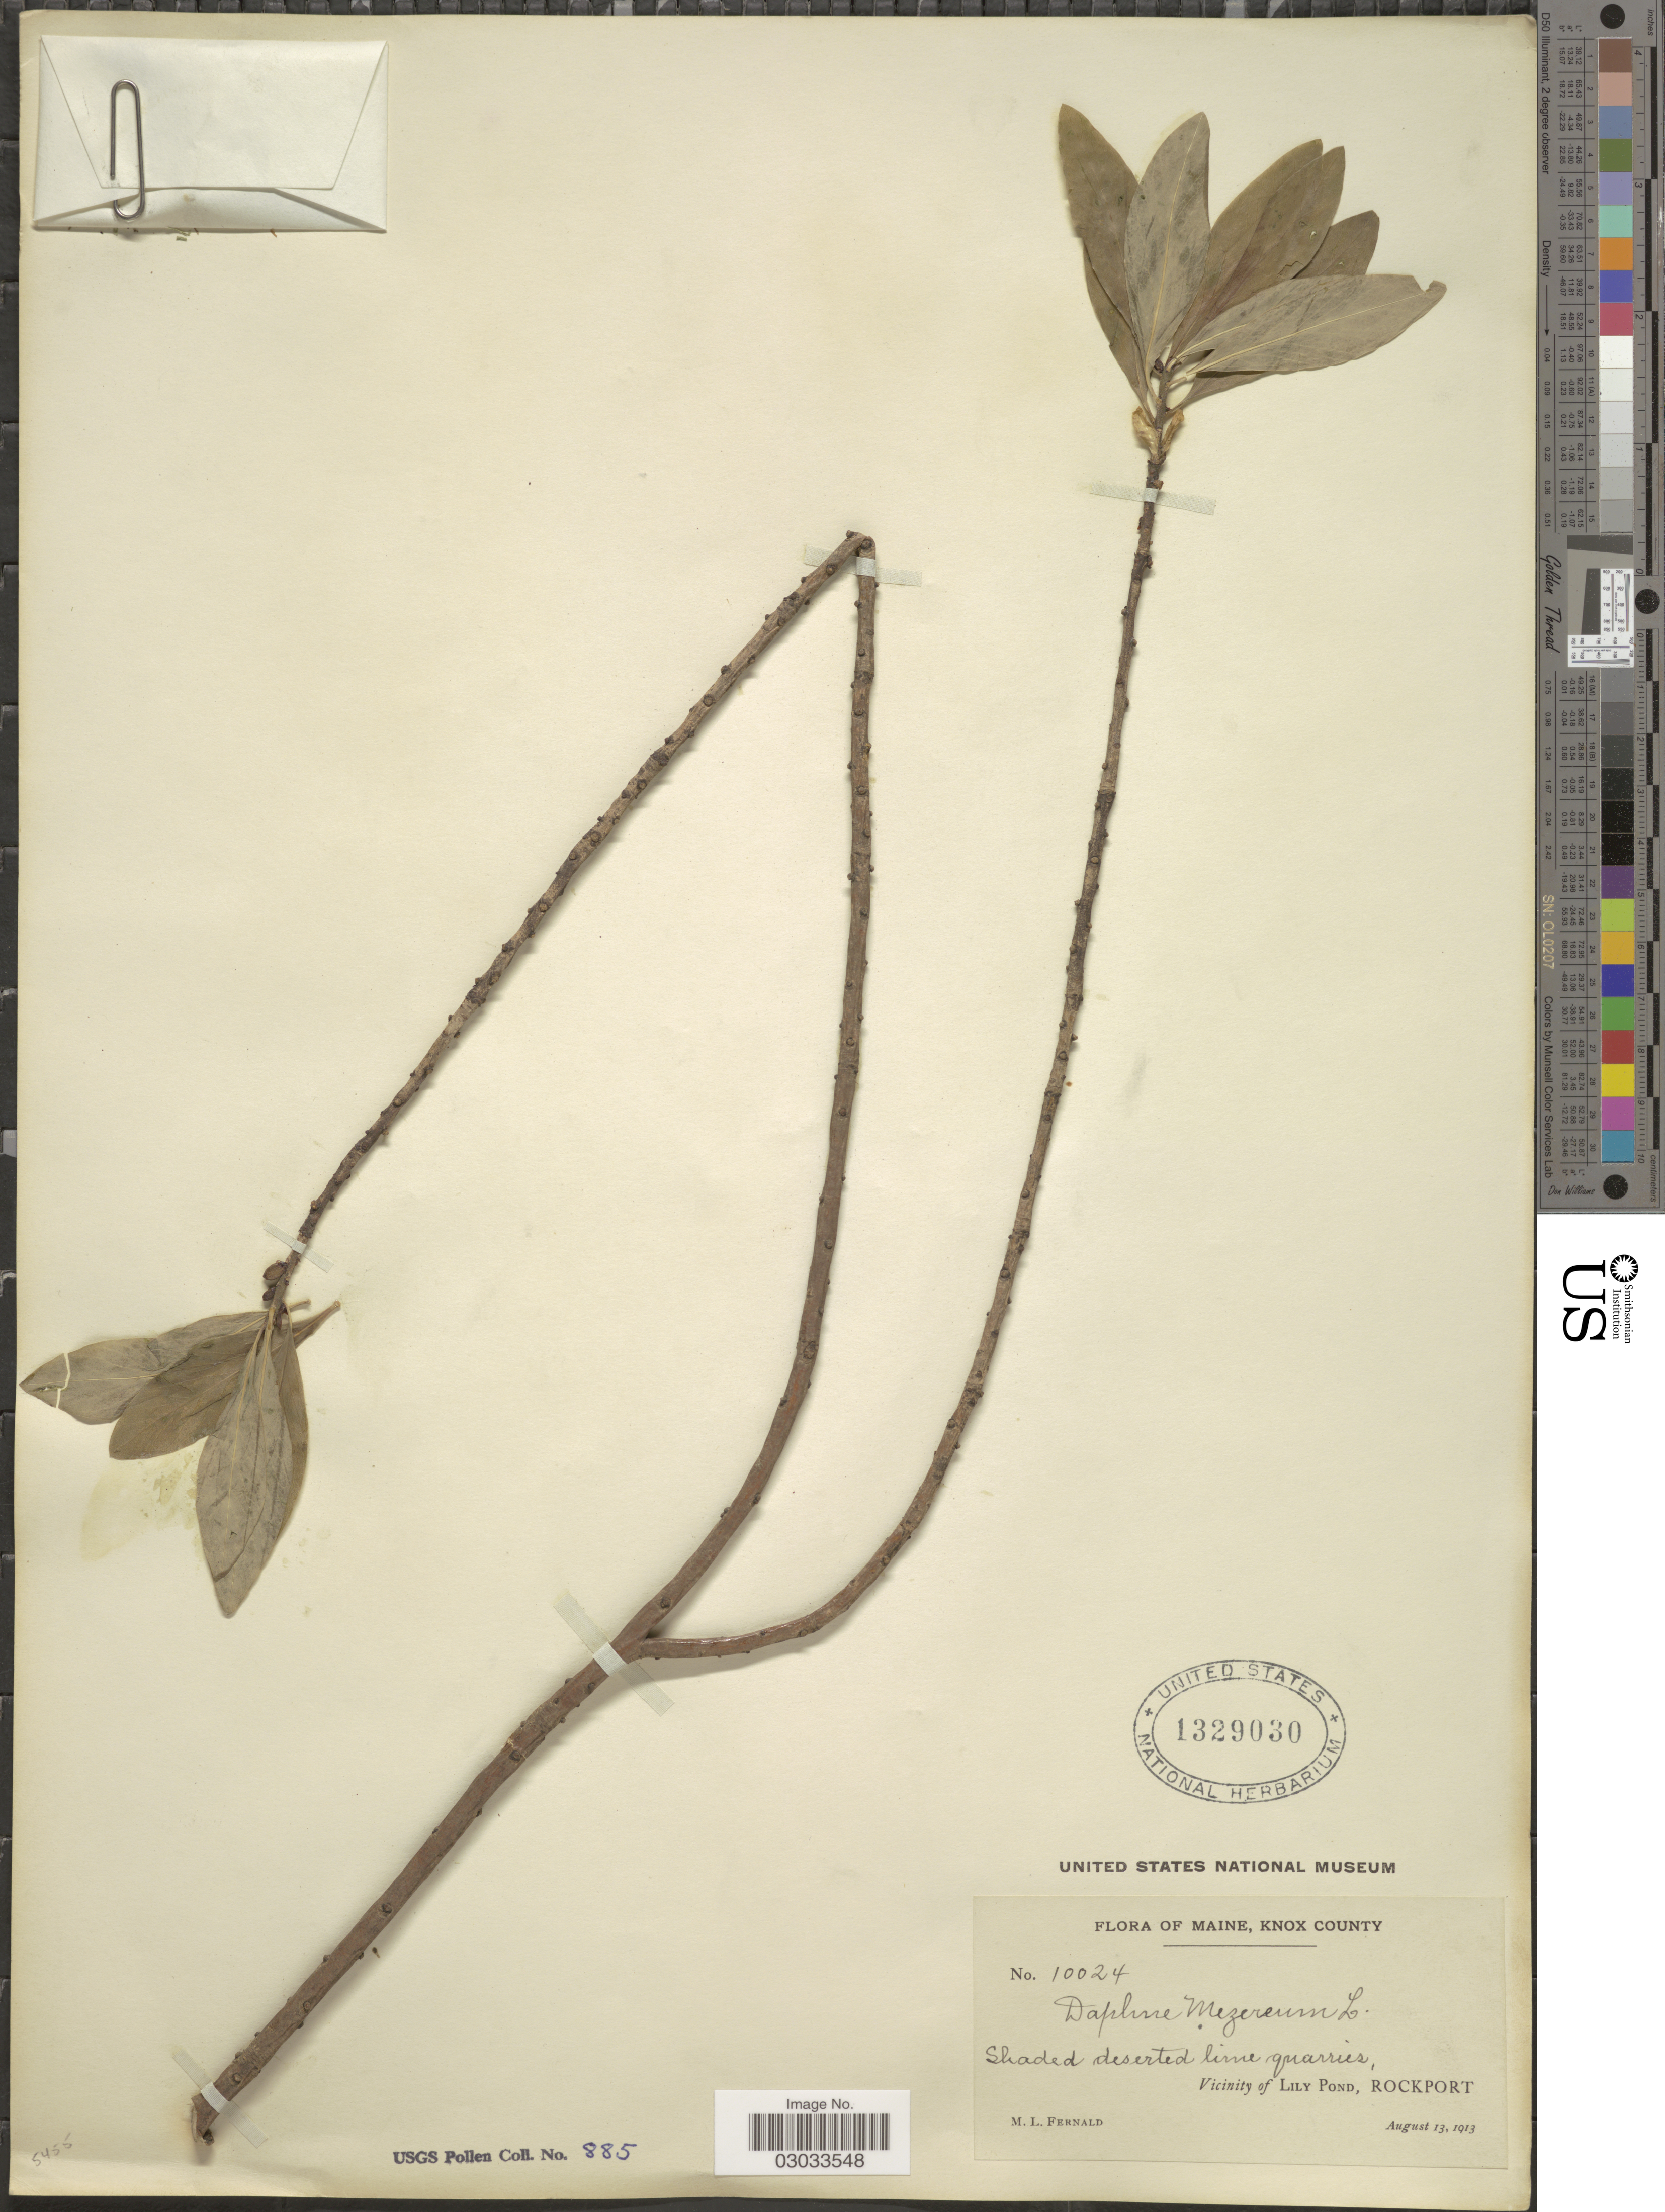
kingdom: Plantae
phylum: Tracheophyta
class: Magnoliopsida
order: Malvales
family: Thymelaeaceae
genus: Daphne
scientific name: Daphne mezereum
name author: L.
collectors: M. L. Fernald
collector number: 10024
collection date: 1913-08-13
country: United States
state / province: Maine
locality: Knox County. Vicinity of Lily Pond, Rockport.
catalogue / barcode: US 1329030